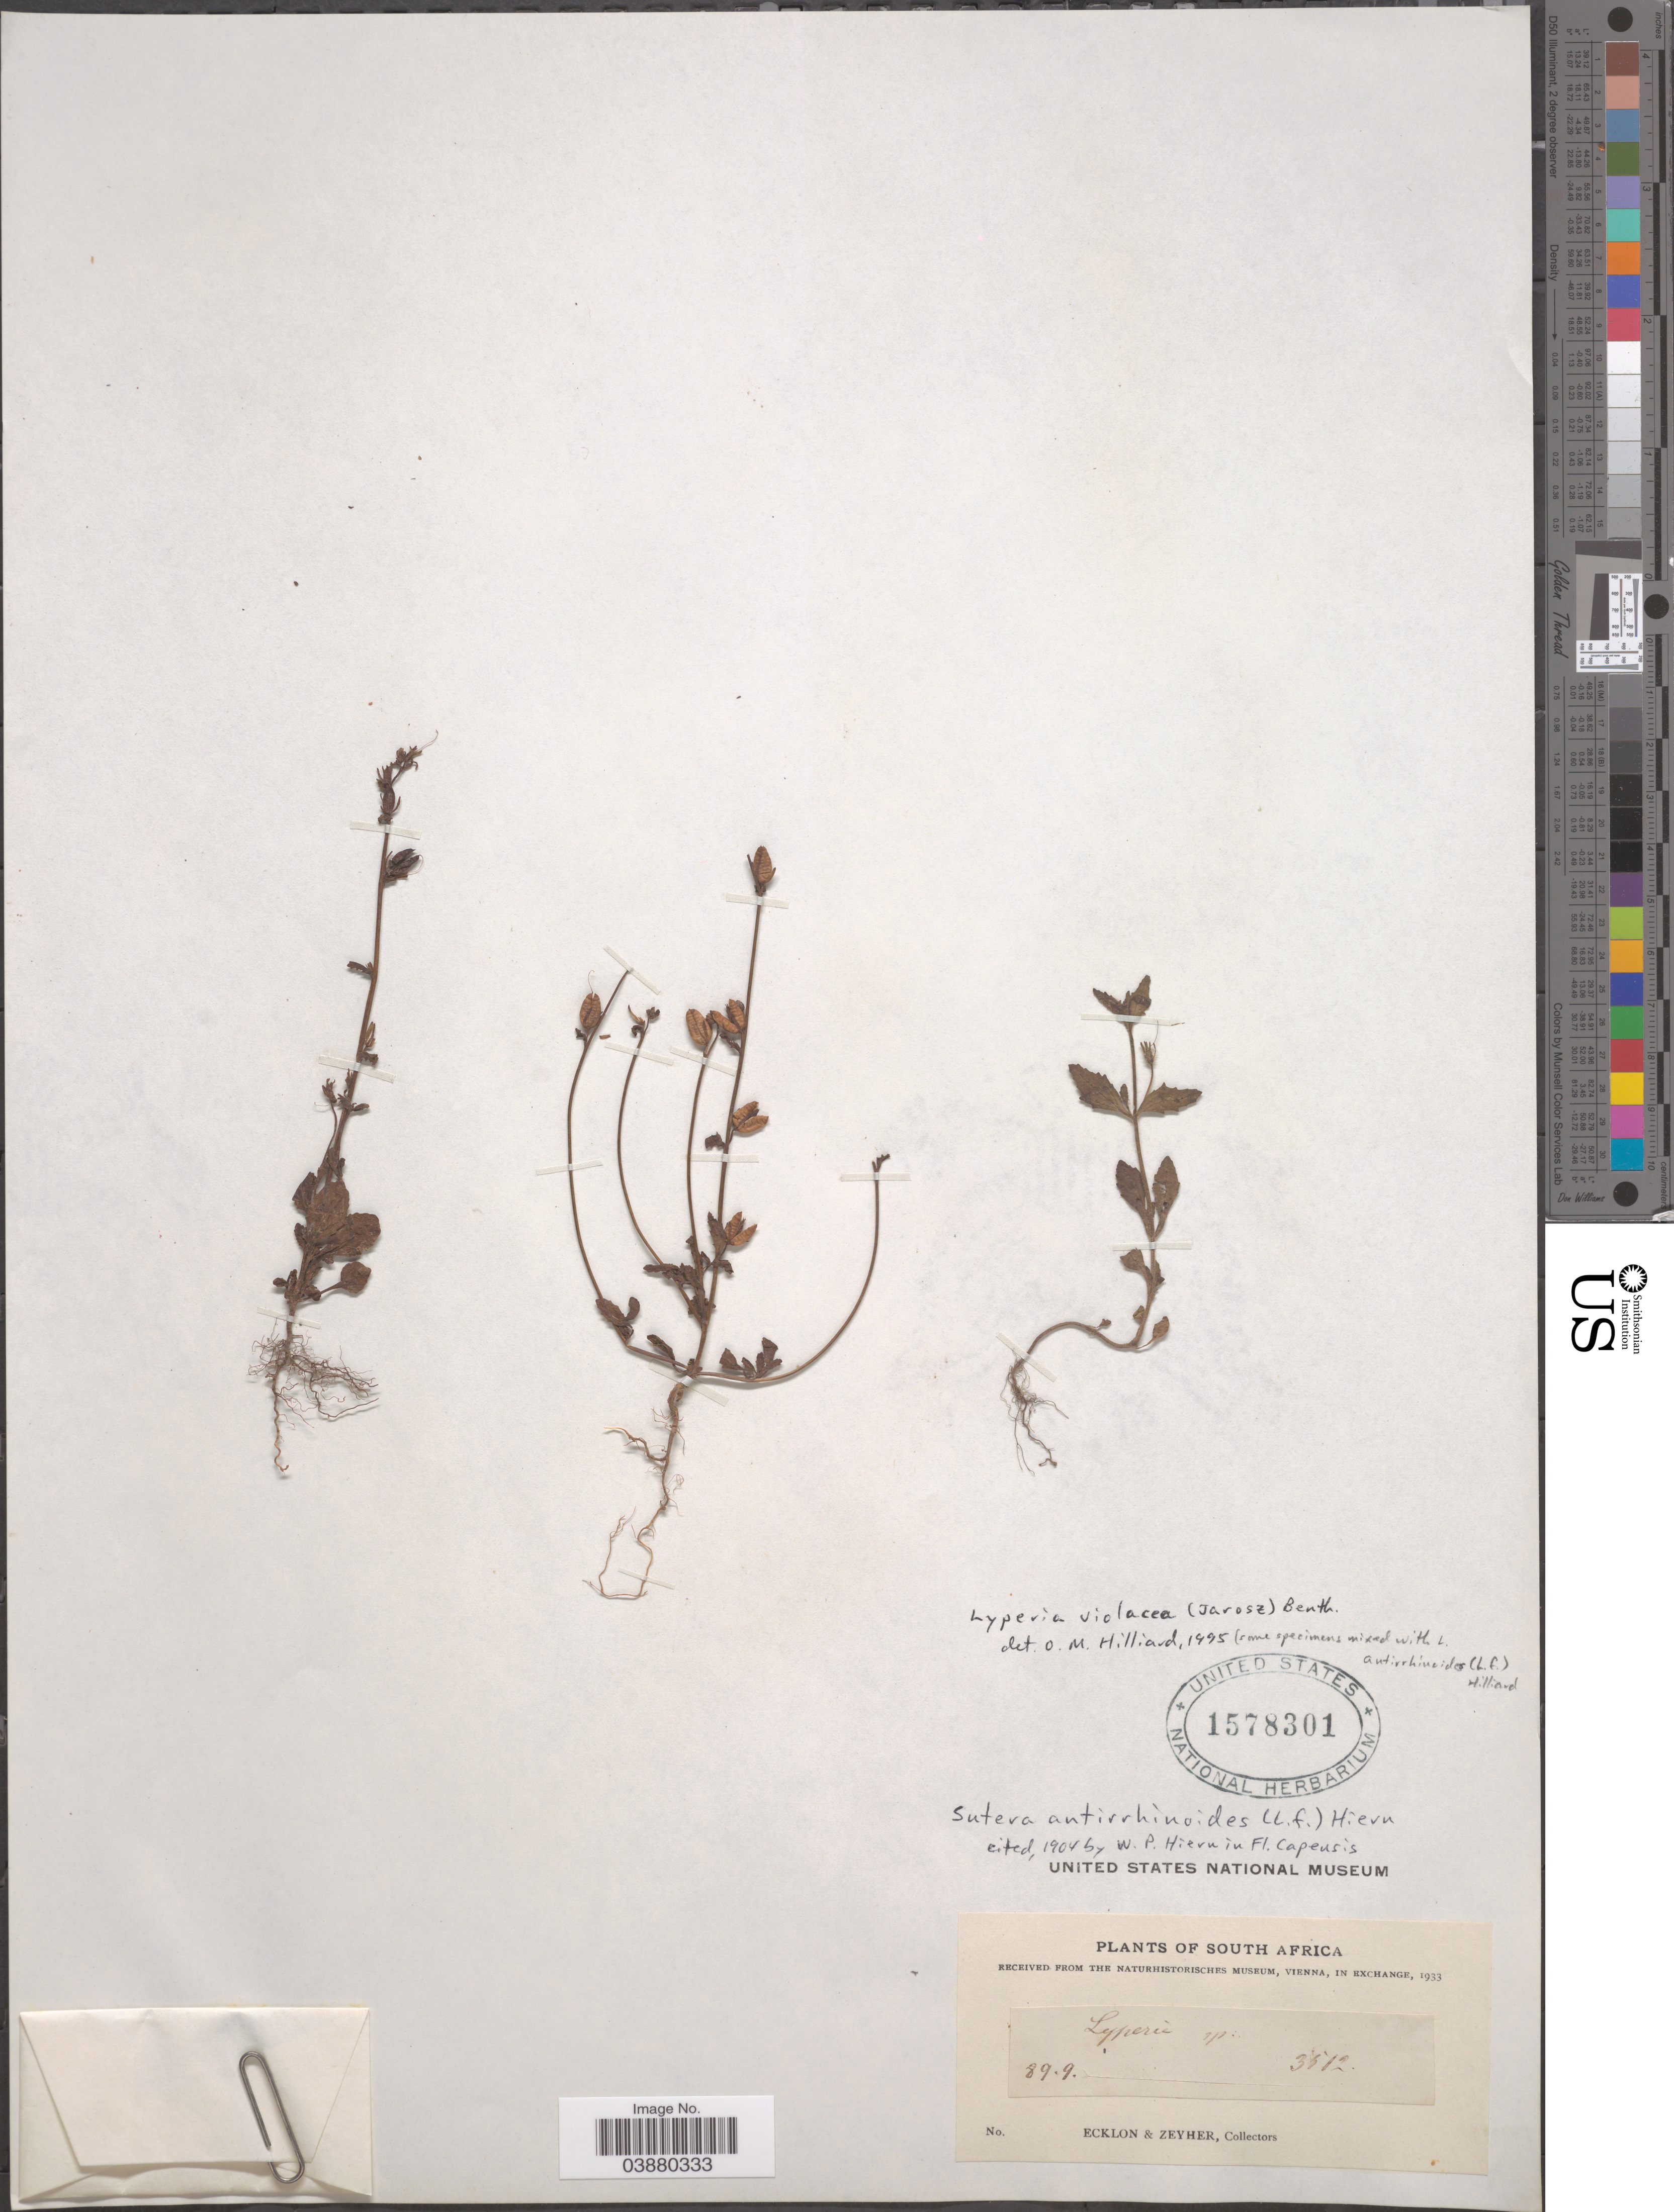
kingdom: Plantae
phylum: Tracheophyta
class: Magnoliopsida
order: Lamiales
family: Scrophulariaceae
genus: Lyperia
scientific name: Lyperia violacea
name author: Benth.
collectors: -. Ecklon & -. Zeyher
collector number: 899/3512 ?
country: South Africa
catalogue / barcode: US 1578301